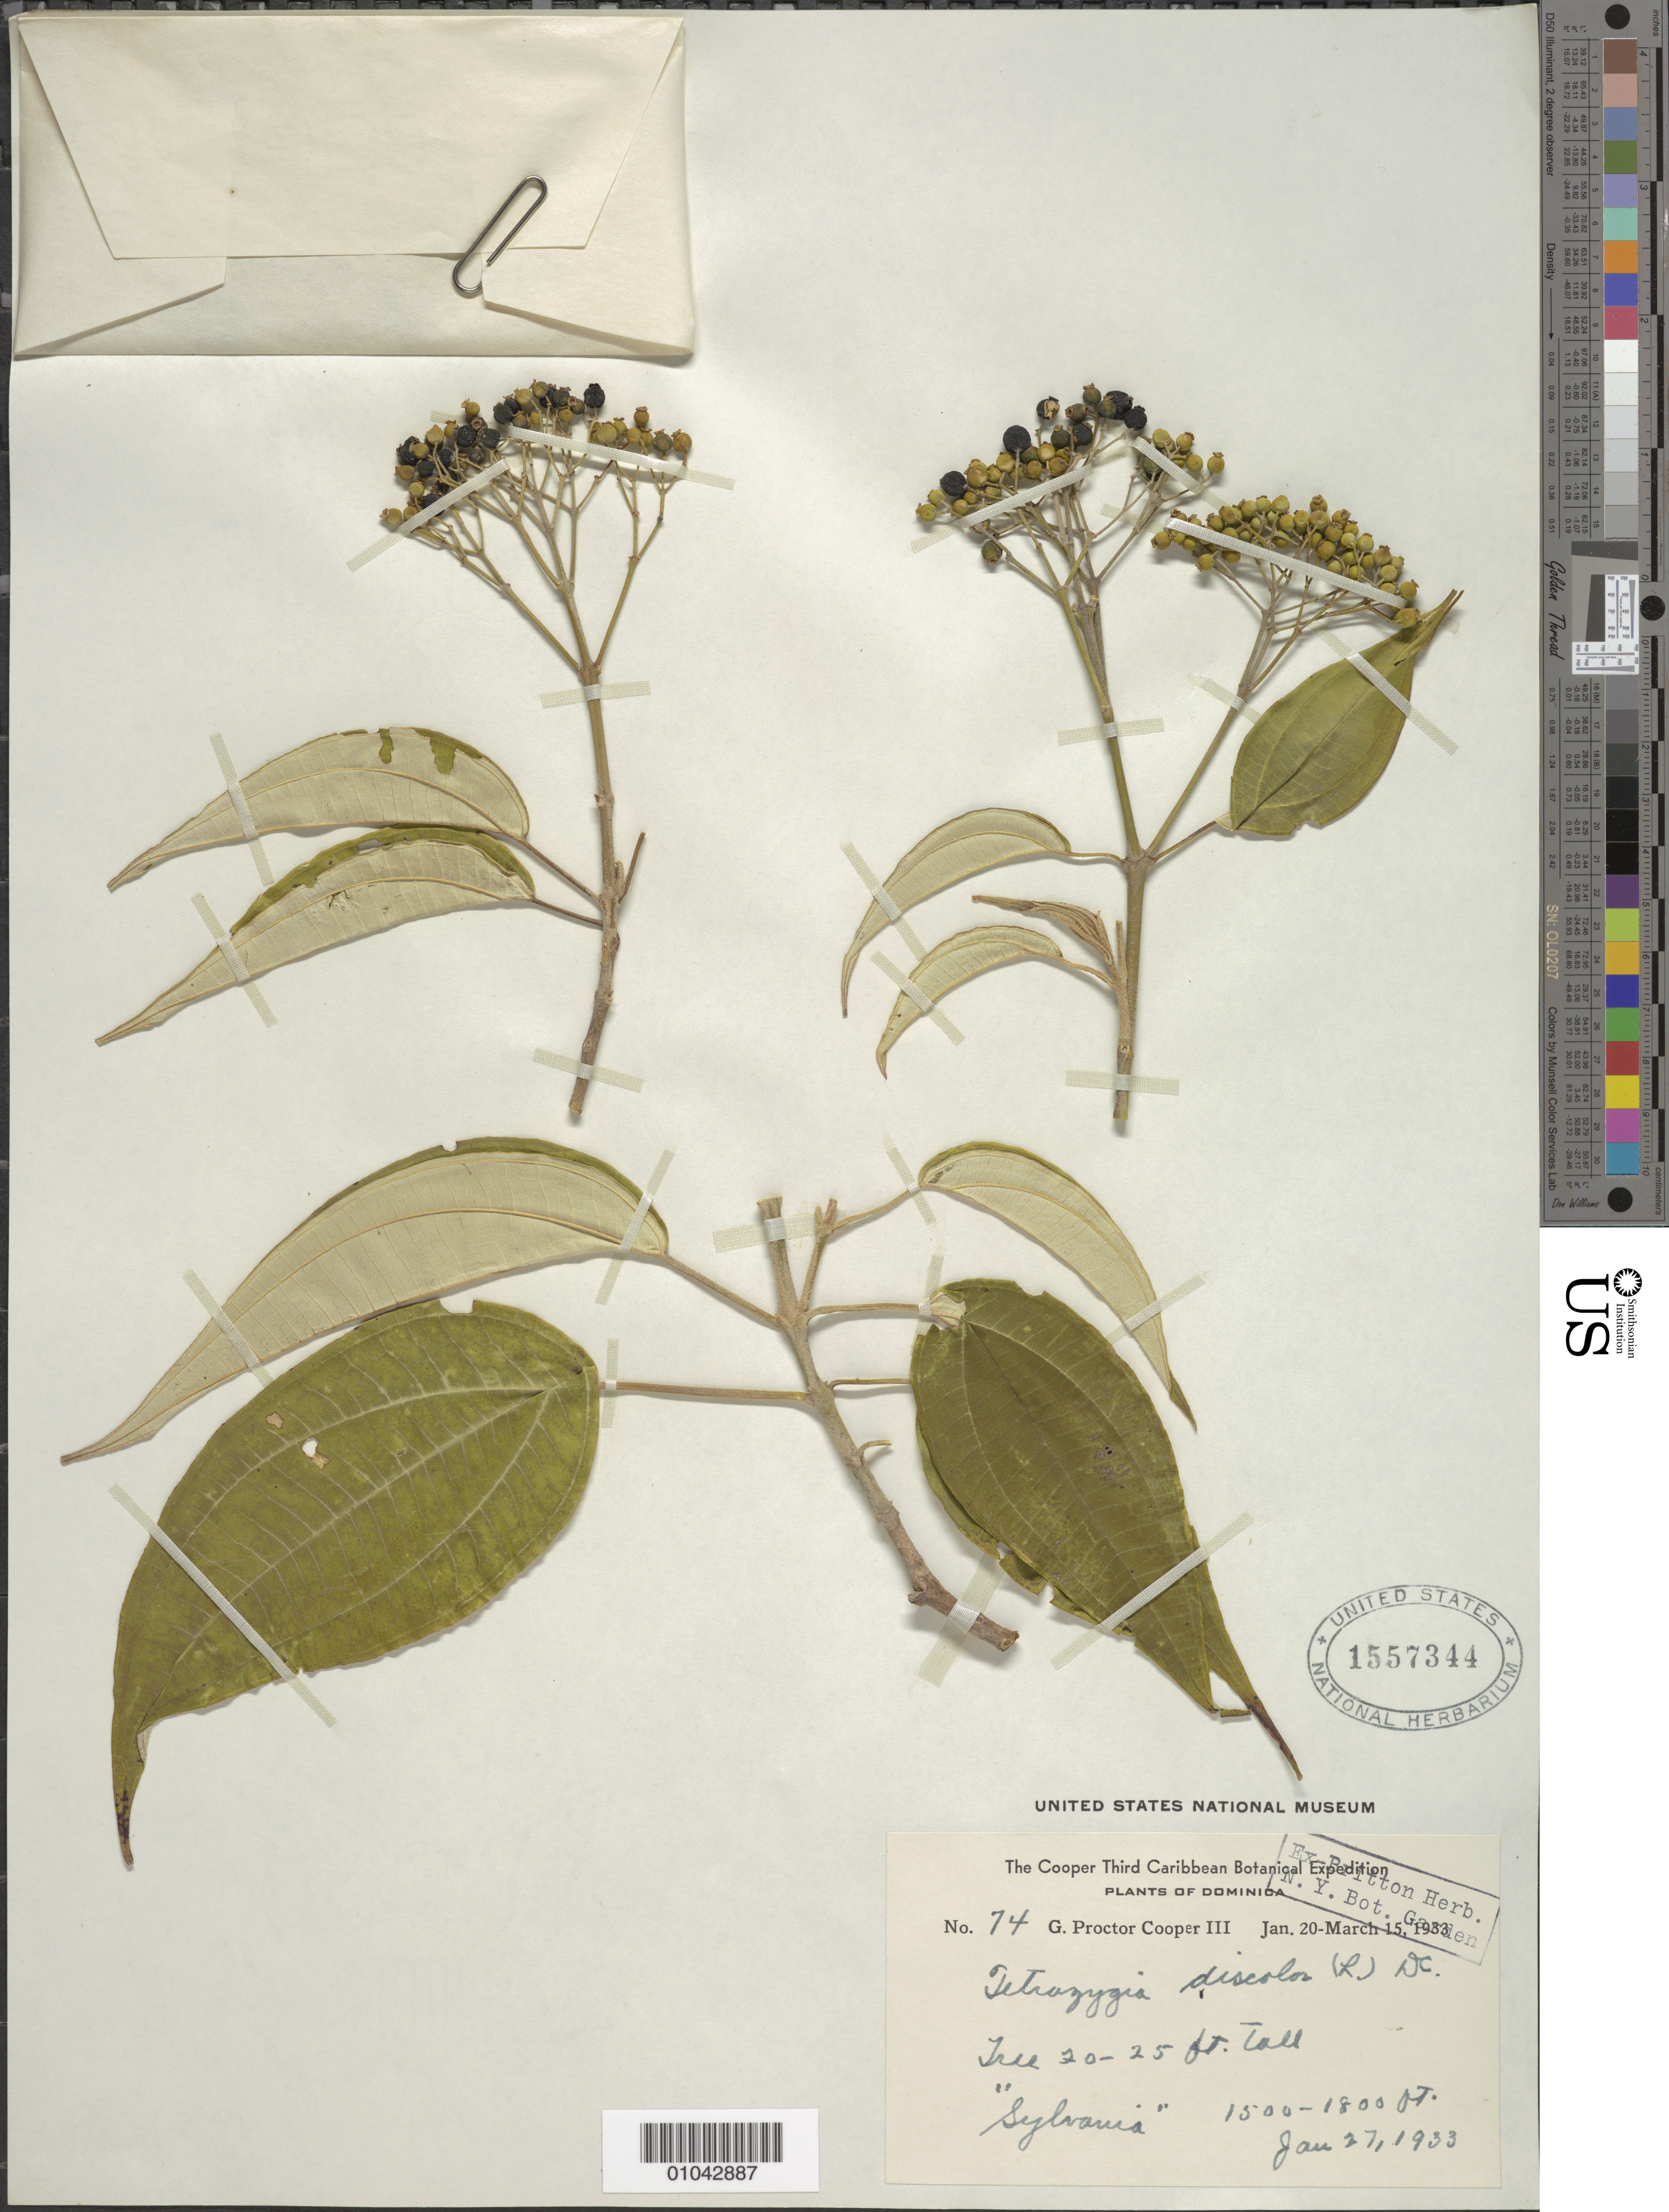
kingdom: Plantae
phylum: Tracheophyta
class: Magnoliopsida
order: Myrtales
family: Melastomataceae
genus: Tetrazygia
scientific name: Tetrazygia discolor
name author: (L.) DC.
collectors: G. Cooper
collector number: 74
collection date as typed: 27 Jan 1933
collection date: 1933-01-27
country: Dominica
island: Dominica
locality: "Sylvania"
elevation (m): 457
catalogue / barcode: US 1557344